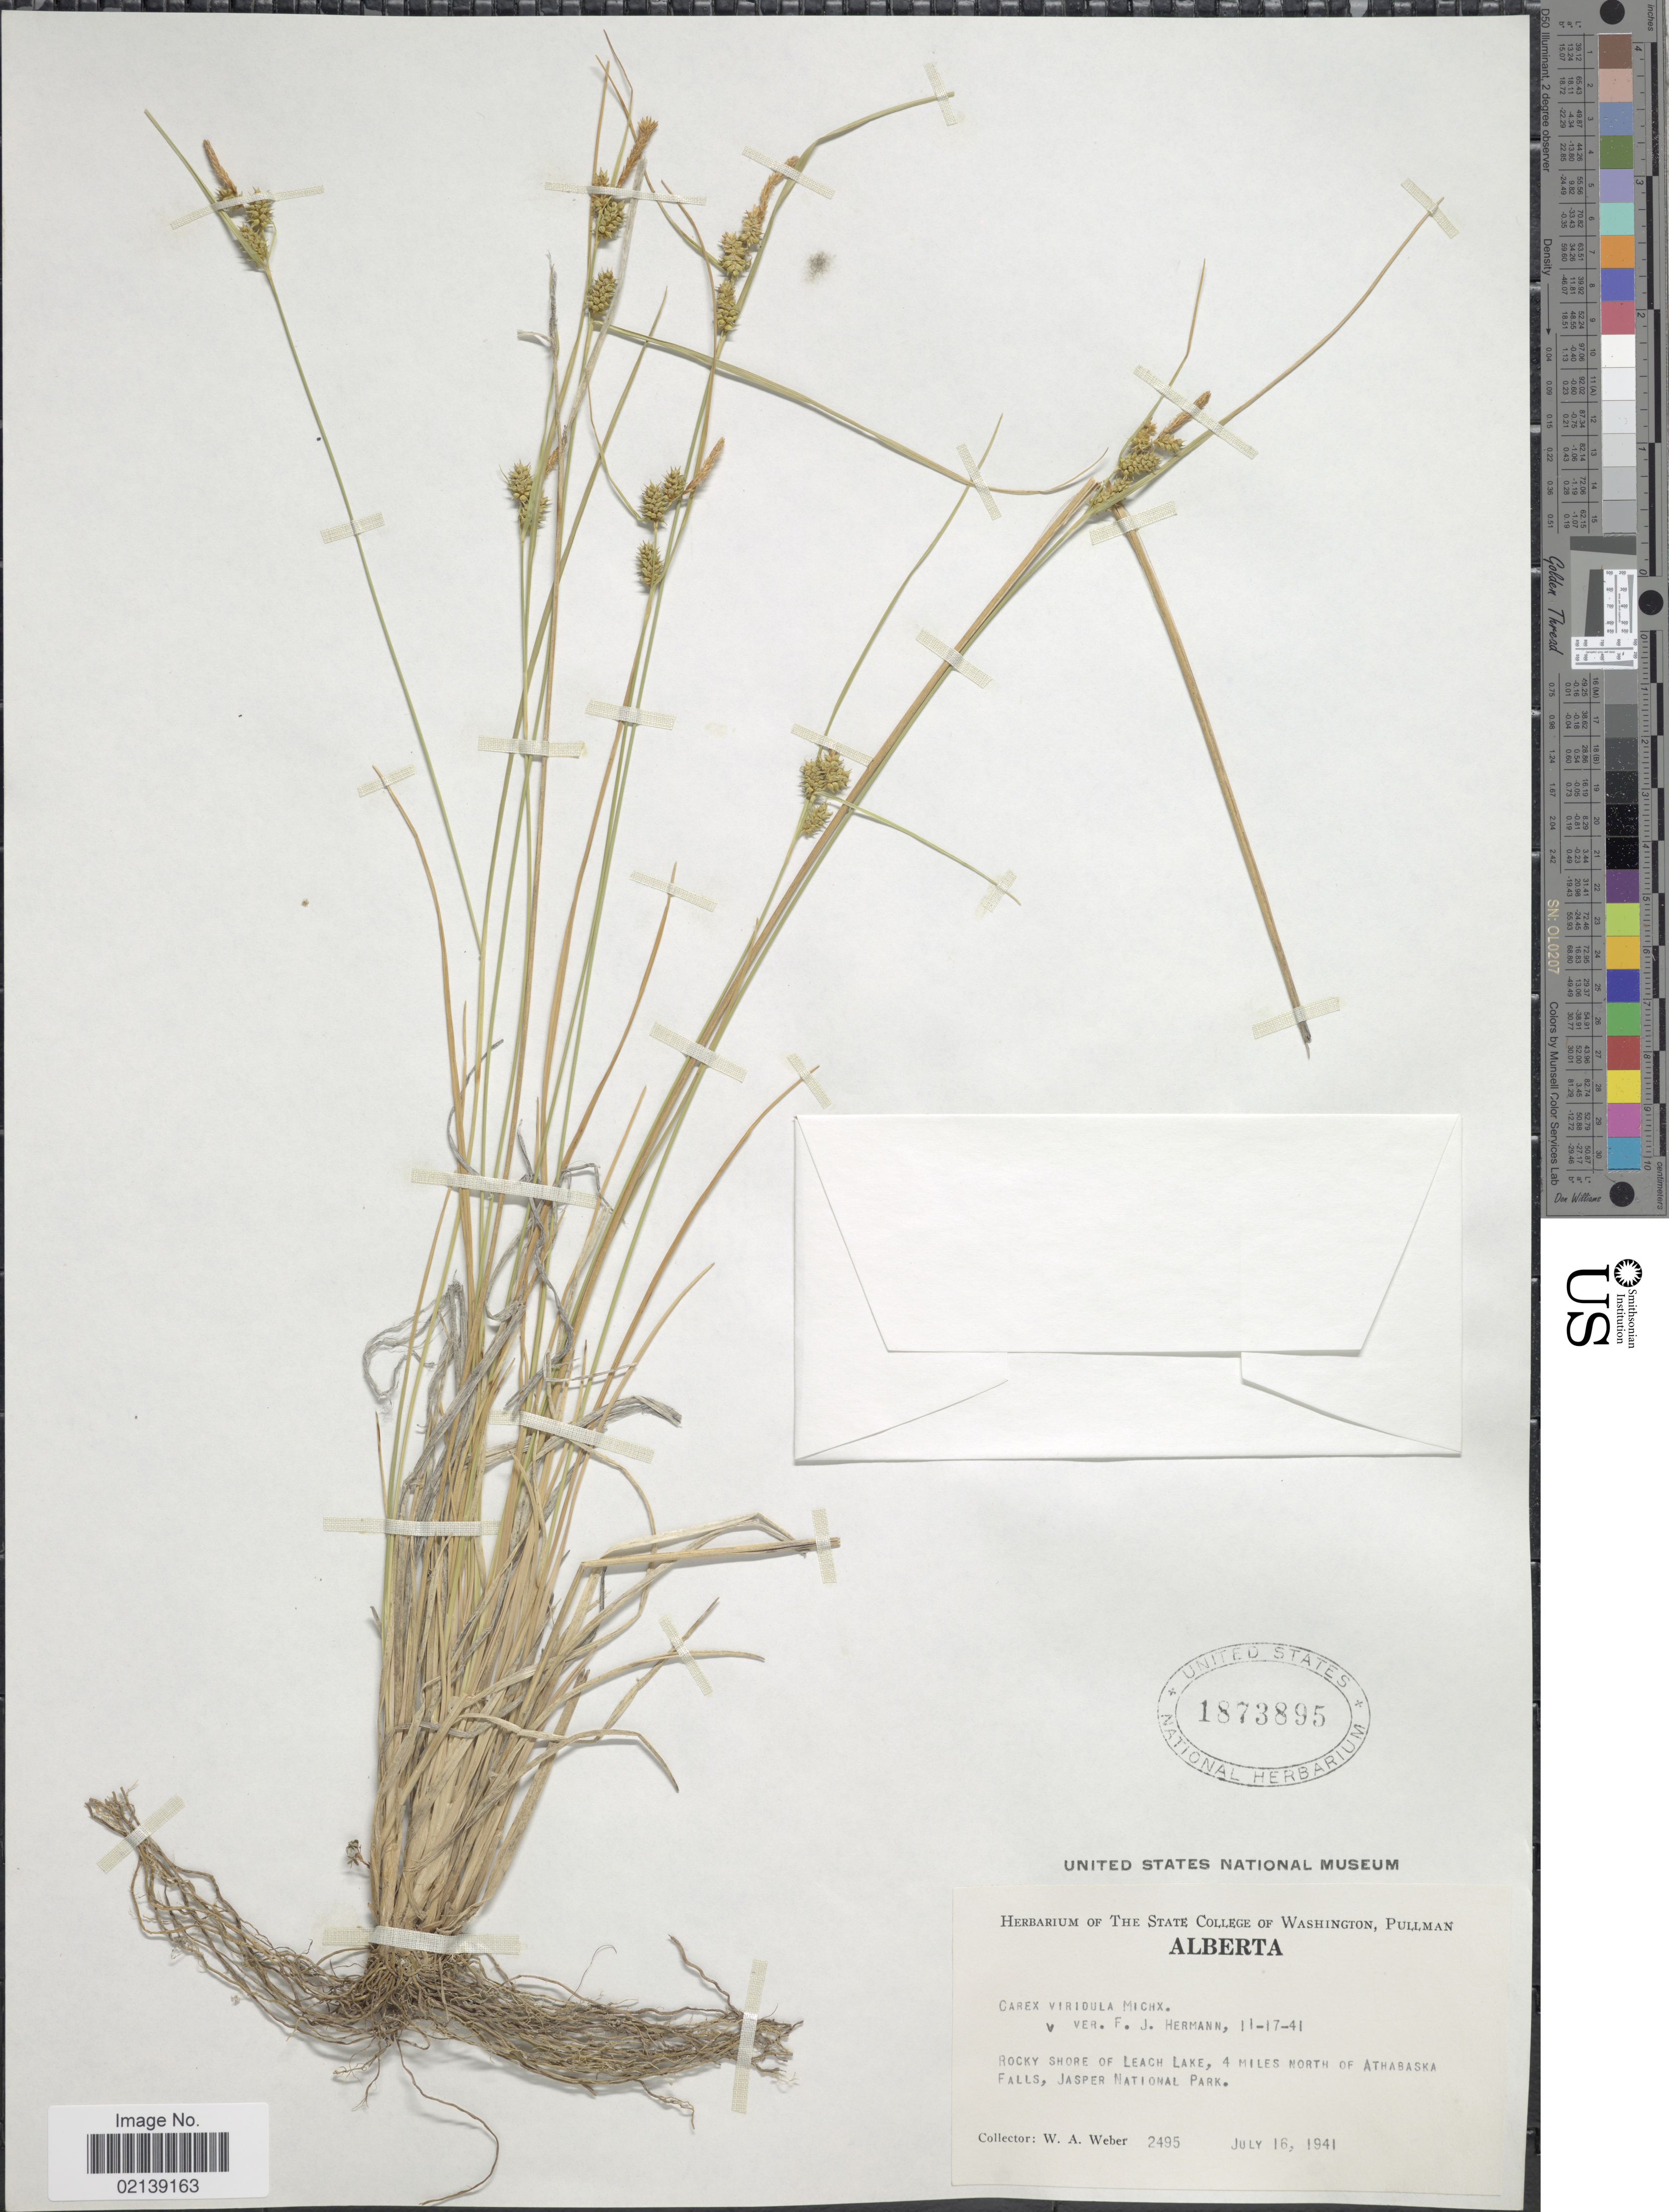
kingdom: Plantae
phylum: Tracheophyta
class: Liliopsida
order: Poales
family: Cyperaceae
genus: Carex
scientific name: Carex oederi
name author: Retz.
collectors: W. A. Weber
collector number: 2495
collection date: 1941-07-16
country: Canada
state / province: Alberta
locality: Rocky Shore of Leach Lake, 4 miles north of Athabaska Falls, Jasper National Park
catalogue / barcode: US 1873895